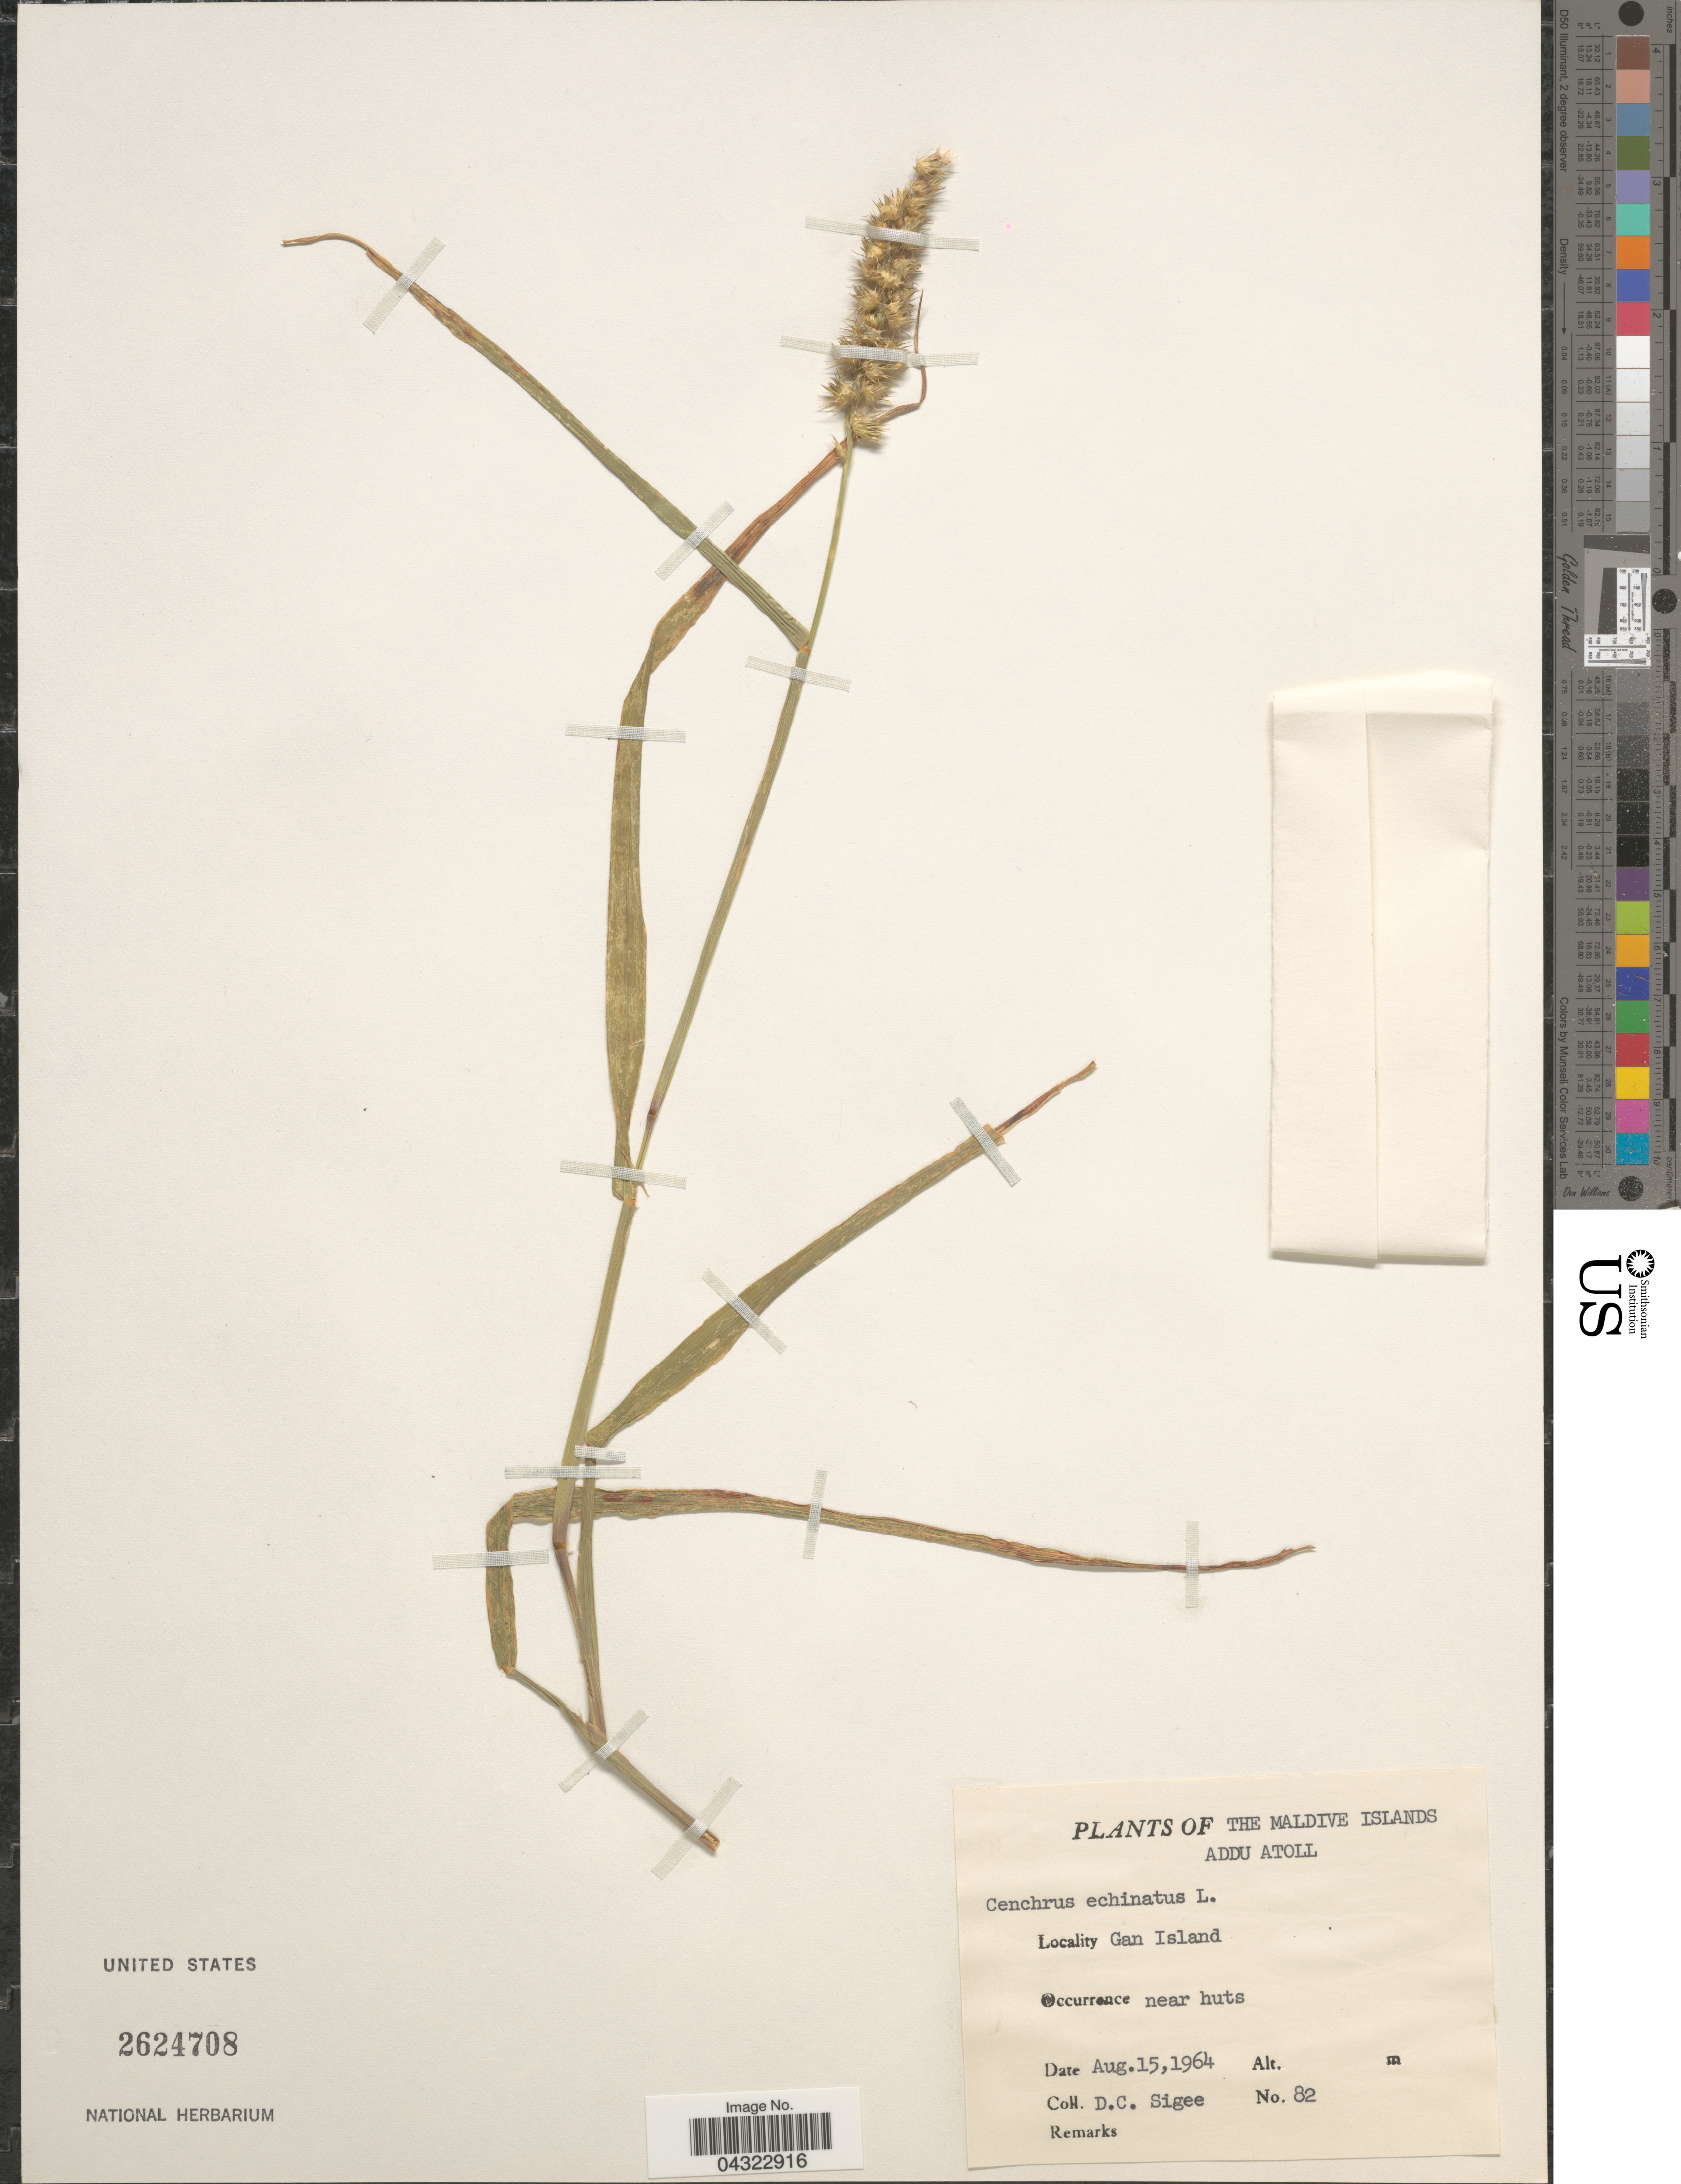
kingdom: Plantae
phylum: Tracheophyta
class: Liliopsida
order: Poales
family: Poaceae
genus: Cenchrus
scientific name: Cenchrus echinatus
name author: L.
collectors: D. C. Sigee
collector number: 82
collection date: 1964-08-15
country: Maldive Islands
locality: Addu Atoll. Gan Island. Near huts.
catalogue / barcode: US 2624708